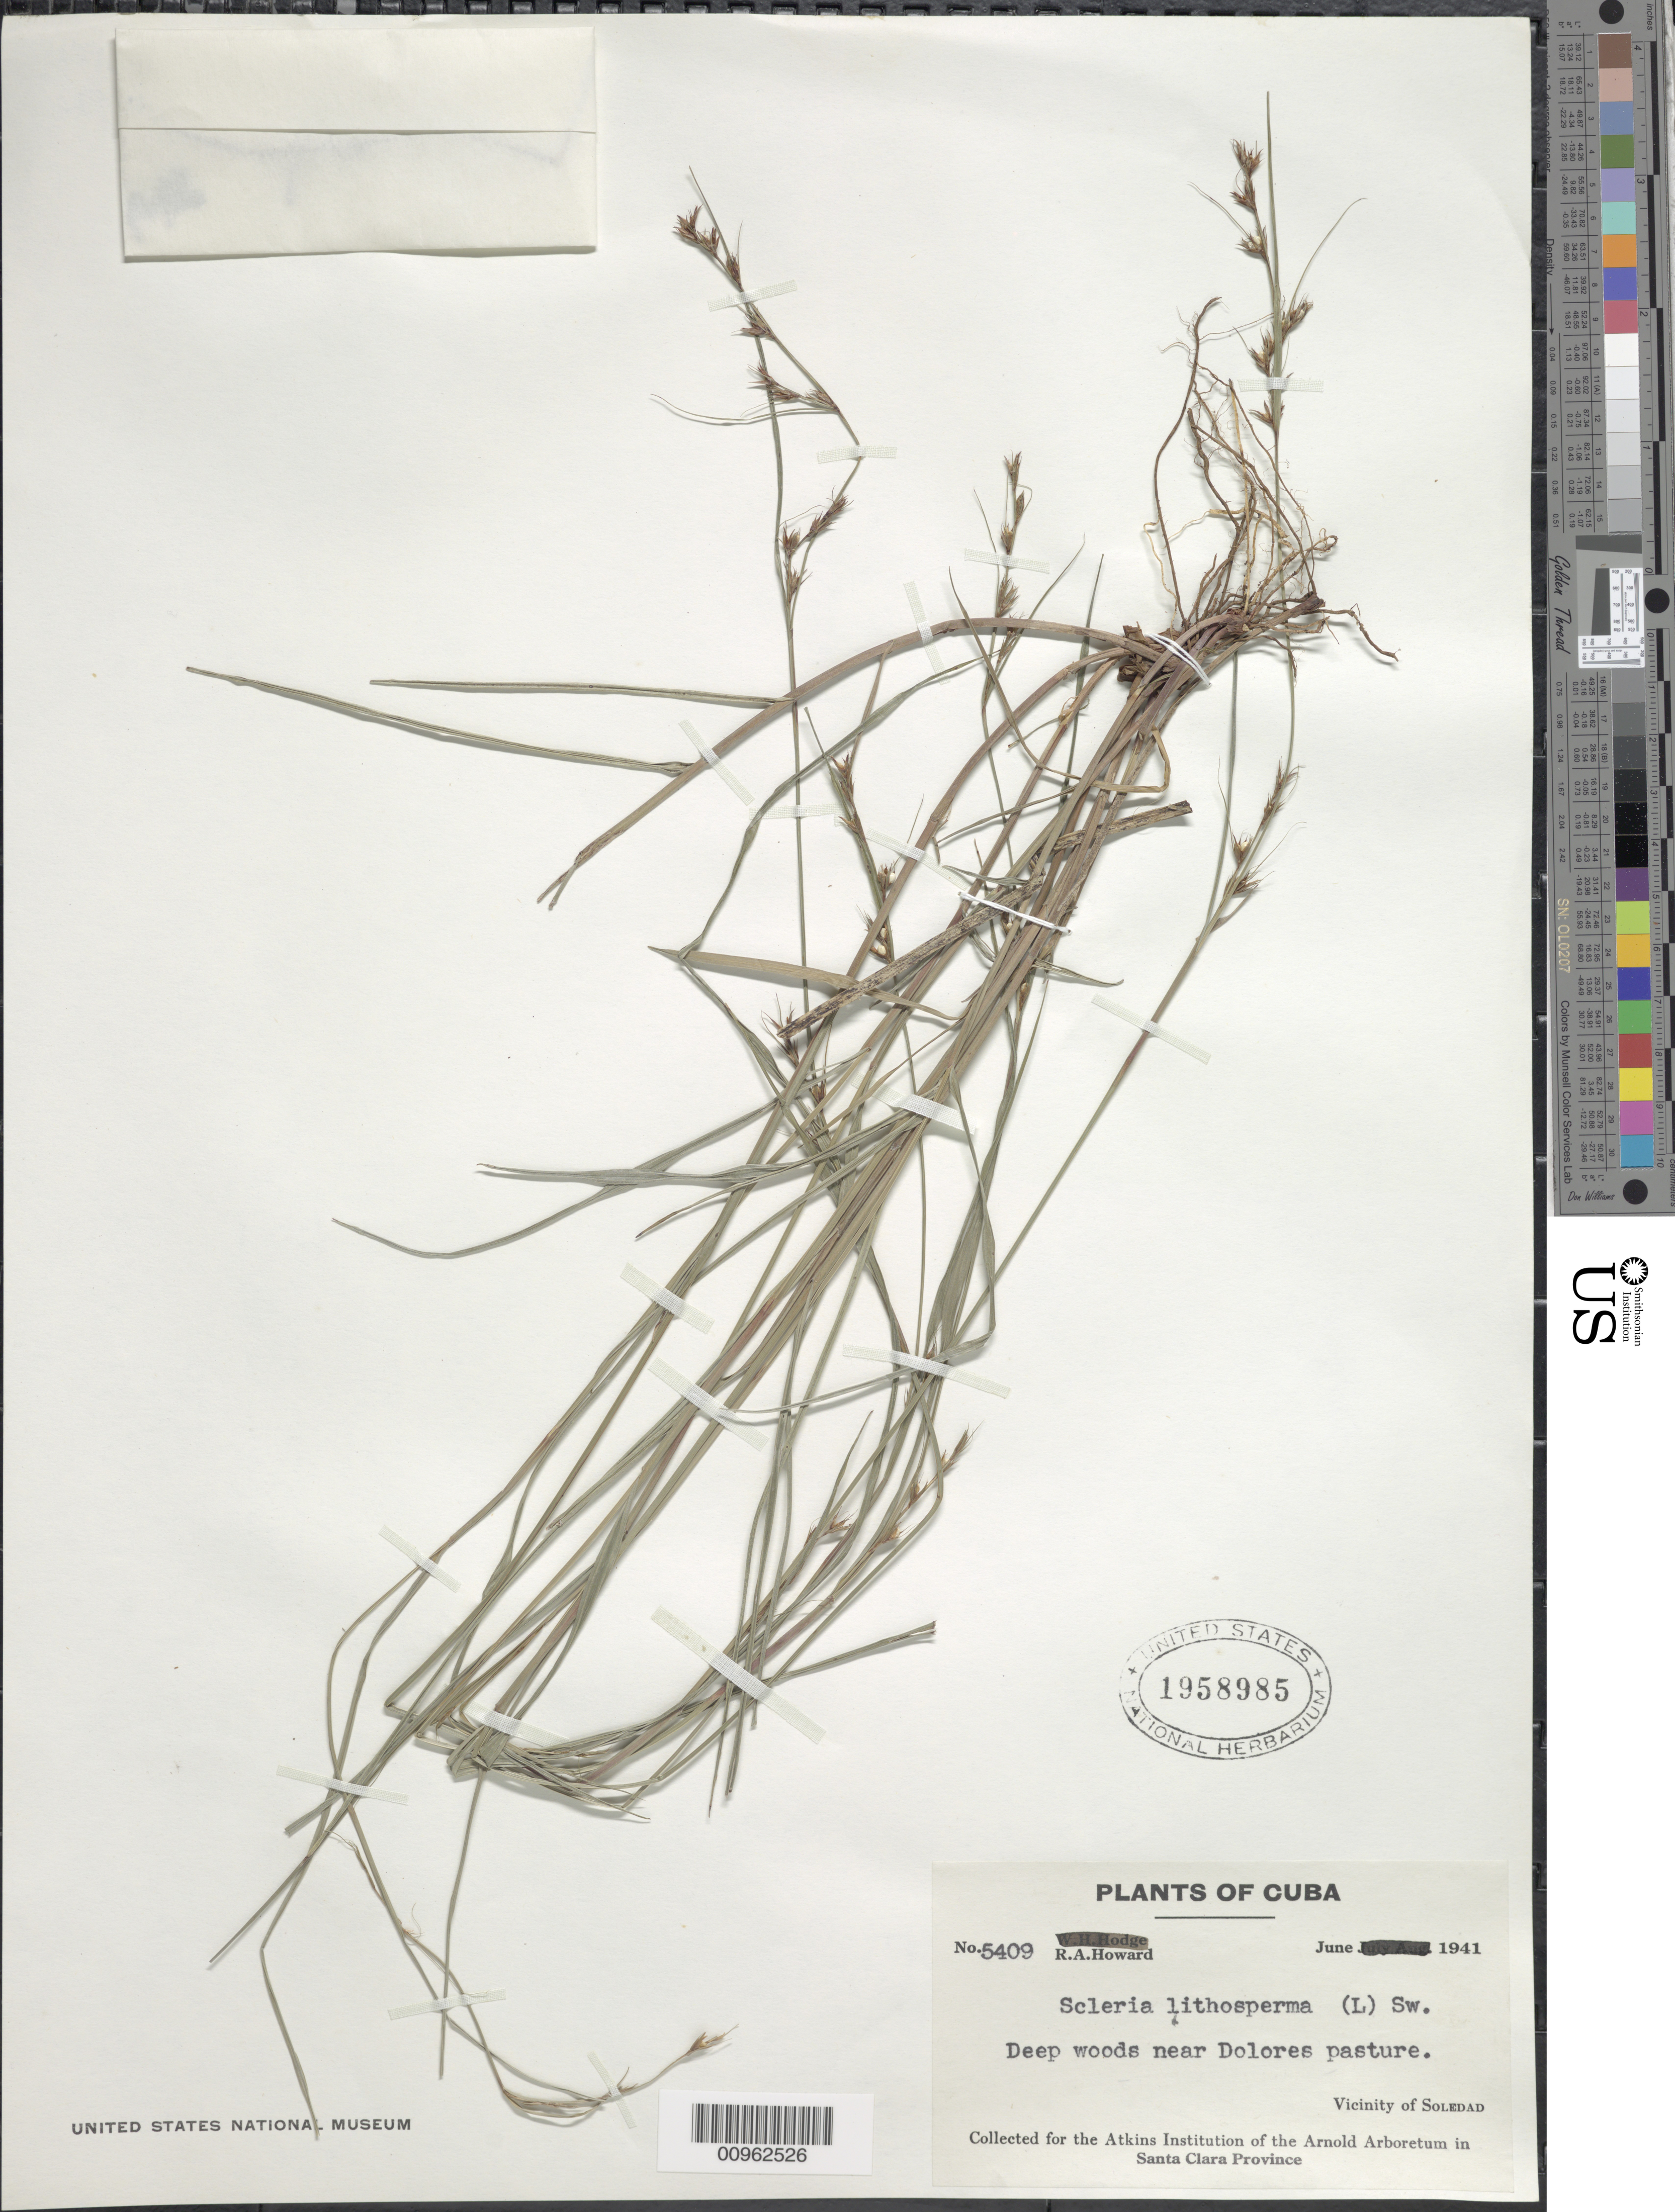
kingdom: Plantae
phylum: Tracheophyta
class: Liliopsida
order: Poales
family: Cyperaceae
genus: Scleria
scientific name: Scleria lithosperma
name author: (L.) Sw.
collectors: R. A. Howard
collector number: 5409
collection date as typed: Jun 1941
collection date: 1941-06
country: Cuba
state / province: Cienfuegos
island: Cuba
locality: Vicinity of Soledad, near Dolores pasture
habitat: Deep woods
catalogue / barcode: US 1958985